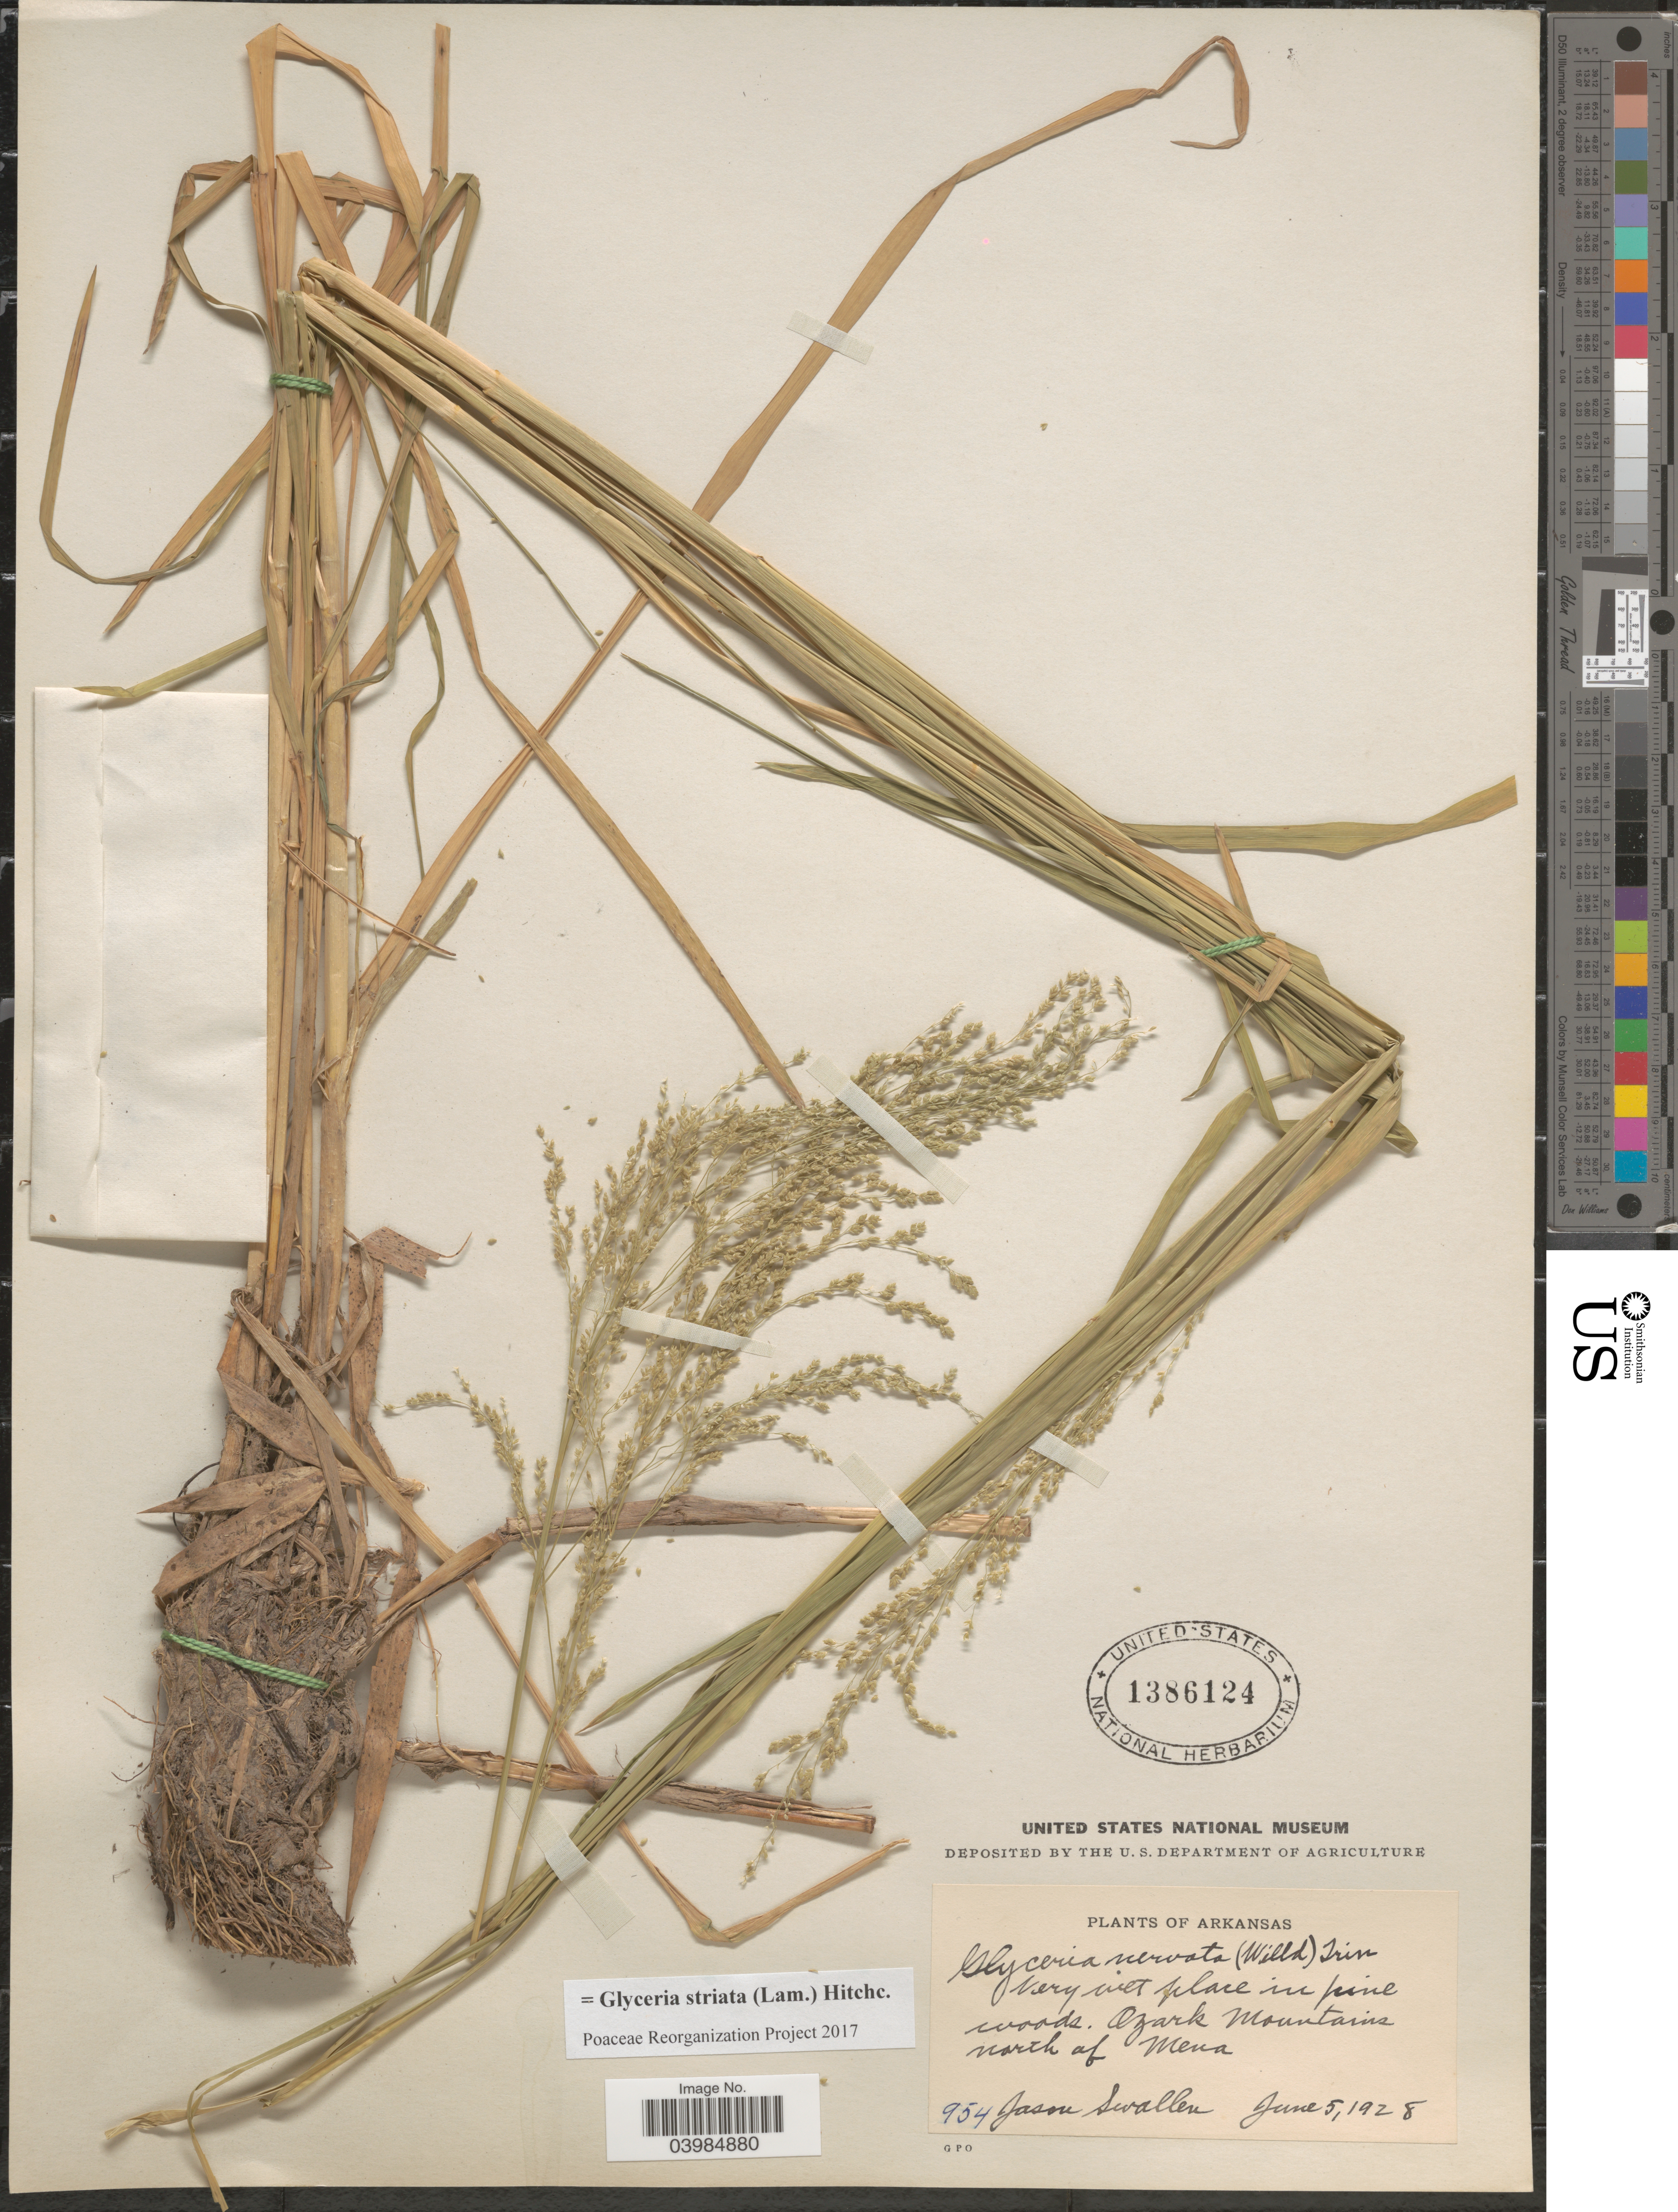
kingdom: Plantae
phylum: Tracheophyta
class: Liliopsida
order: Poales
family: Poaceae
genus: Glyceria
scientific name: Glyceria striata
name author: (Lam.) Hitchc.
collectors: J. R. Swallen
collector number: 954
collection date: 1928-06-05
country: United States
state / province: Arkansas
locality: Ozark Mountains north of Mena.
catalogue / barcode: US 1386124